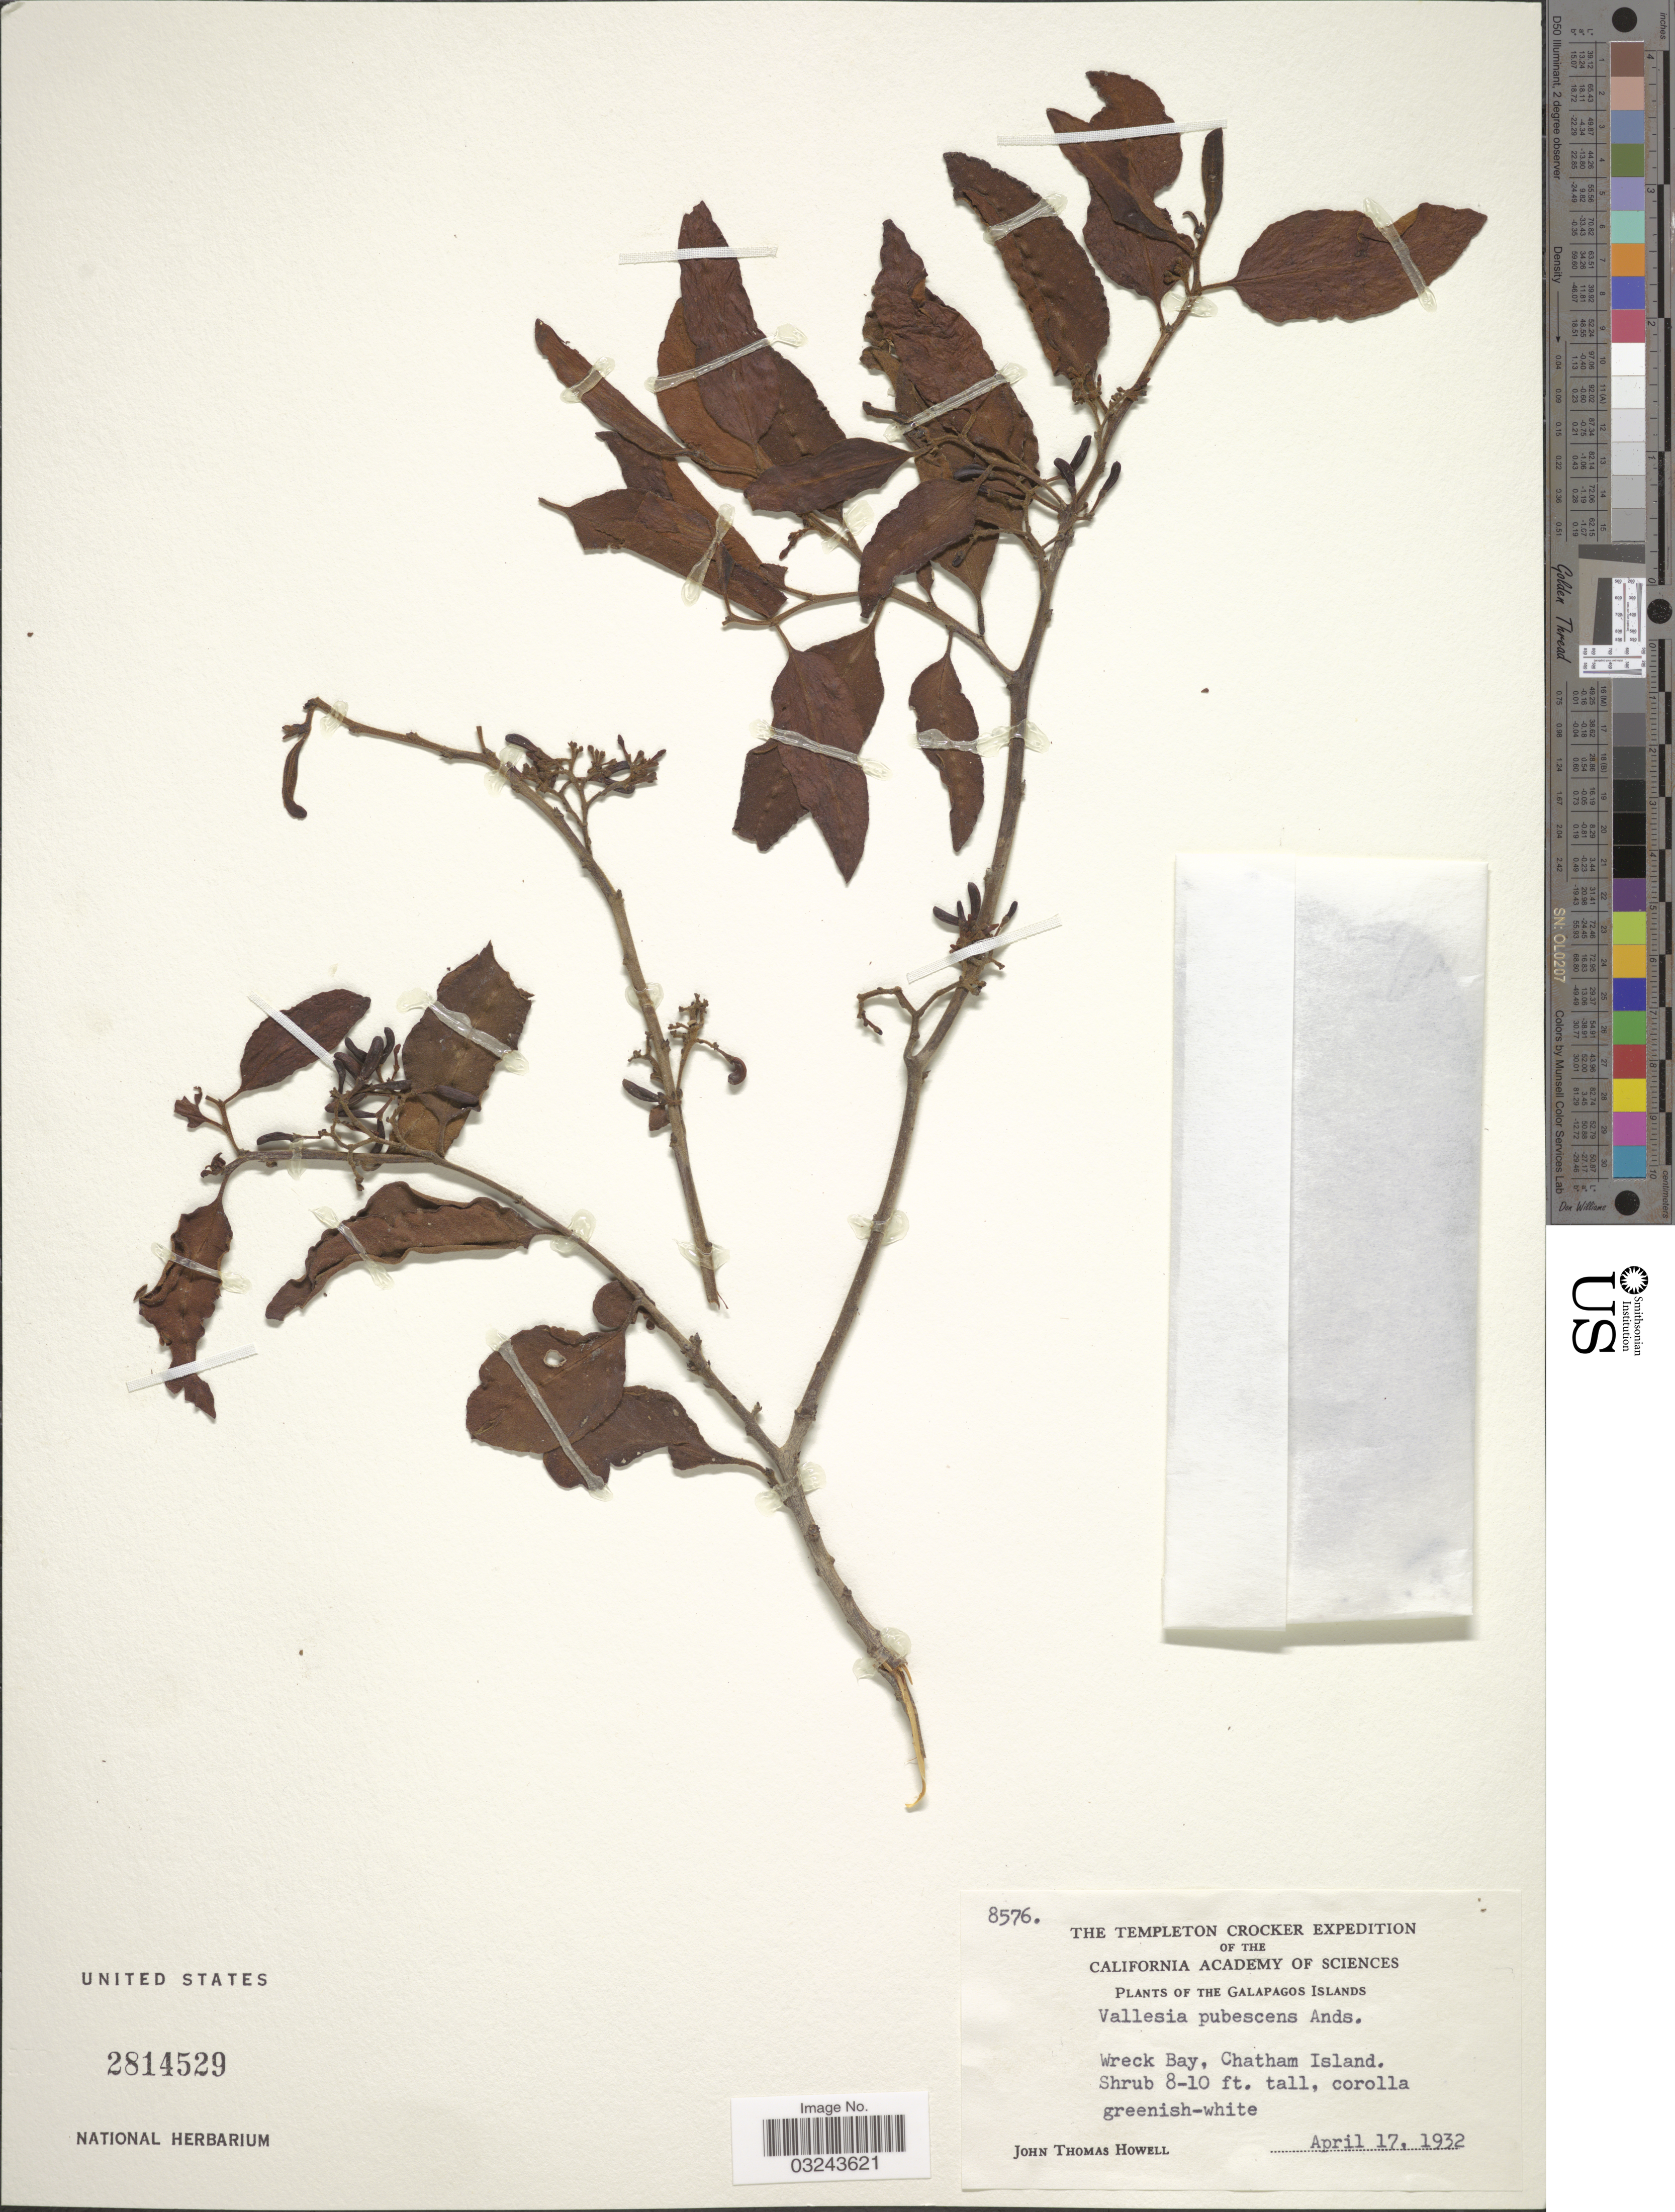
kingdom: Plantae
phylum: Tracheophyta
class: Magnoliopsida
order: Gentianales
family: Apocynaceae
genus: Vallesia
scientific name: Vallesia glabra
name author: (Cav.) Link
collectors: J. T. Howell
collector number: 8576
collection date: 1932-04-17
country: Ecuador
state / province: Colón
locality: Galapagos Islands, Wreck Bay, Chatham Island.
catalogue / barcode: US 2814529